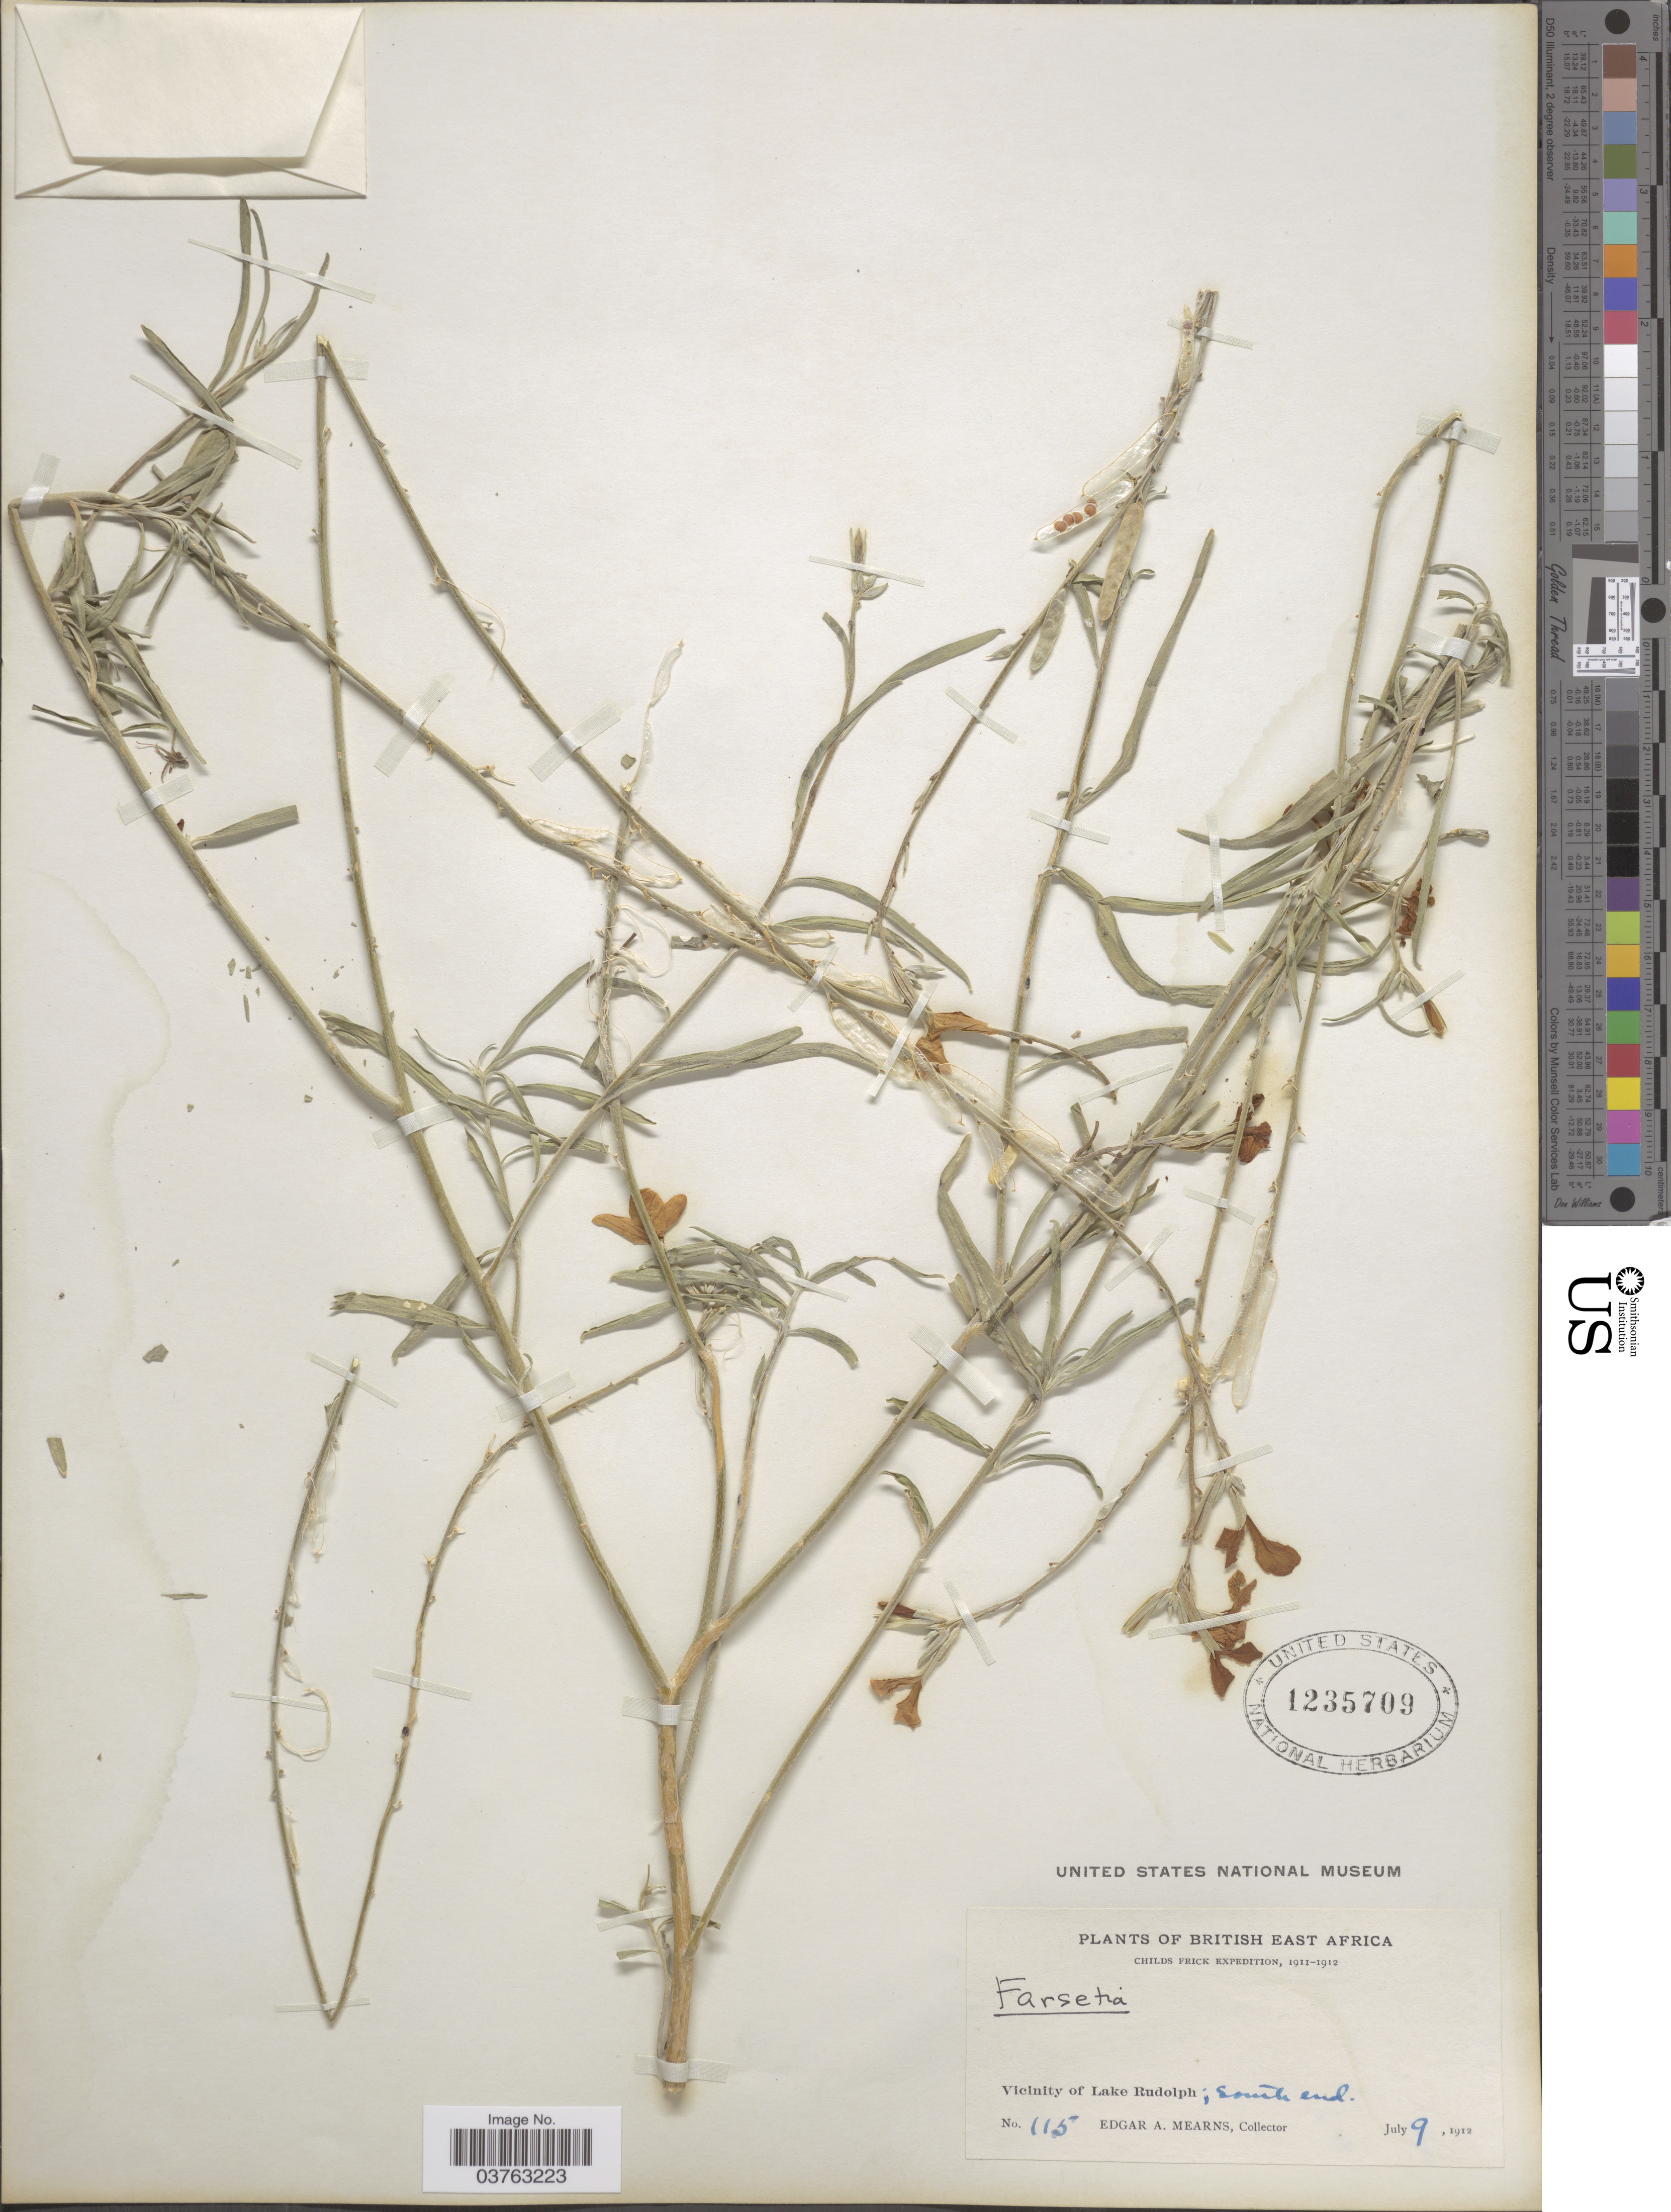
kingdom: Plantae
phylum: Tracheophyta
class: Magnoliopsida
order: Brassicales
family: Brassicaceae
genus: Farsetia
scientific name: Farsetia sp.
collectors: E. A. Mearns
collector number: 115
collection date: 1912-07-09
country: Kenya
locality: British East Africa. Vicinity of Lake Rudolph; south end.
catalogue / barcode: US 1235709